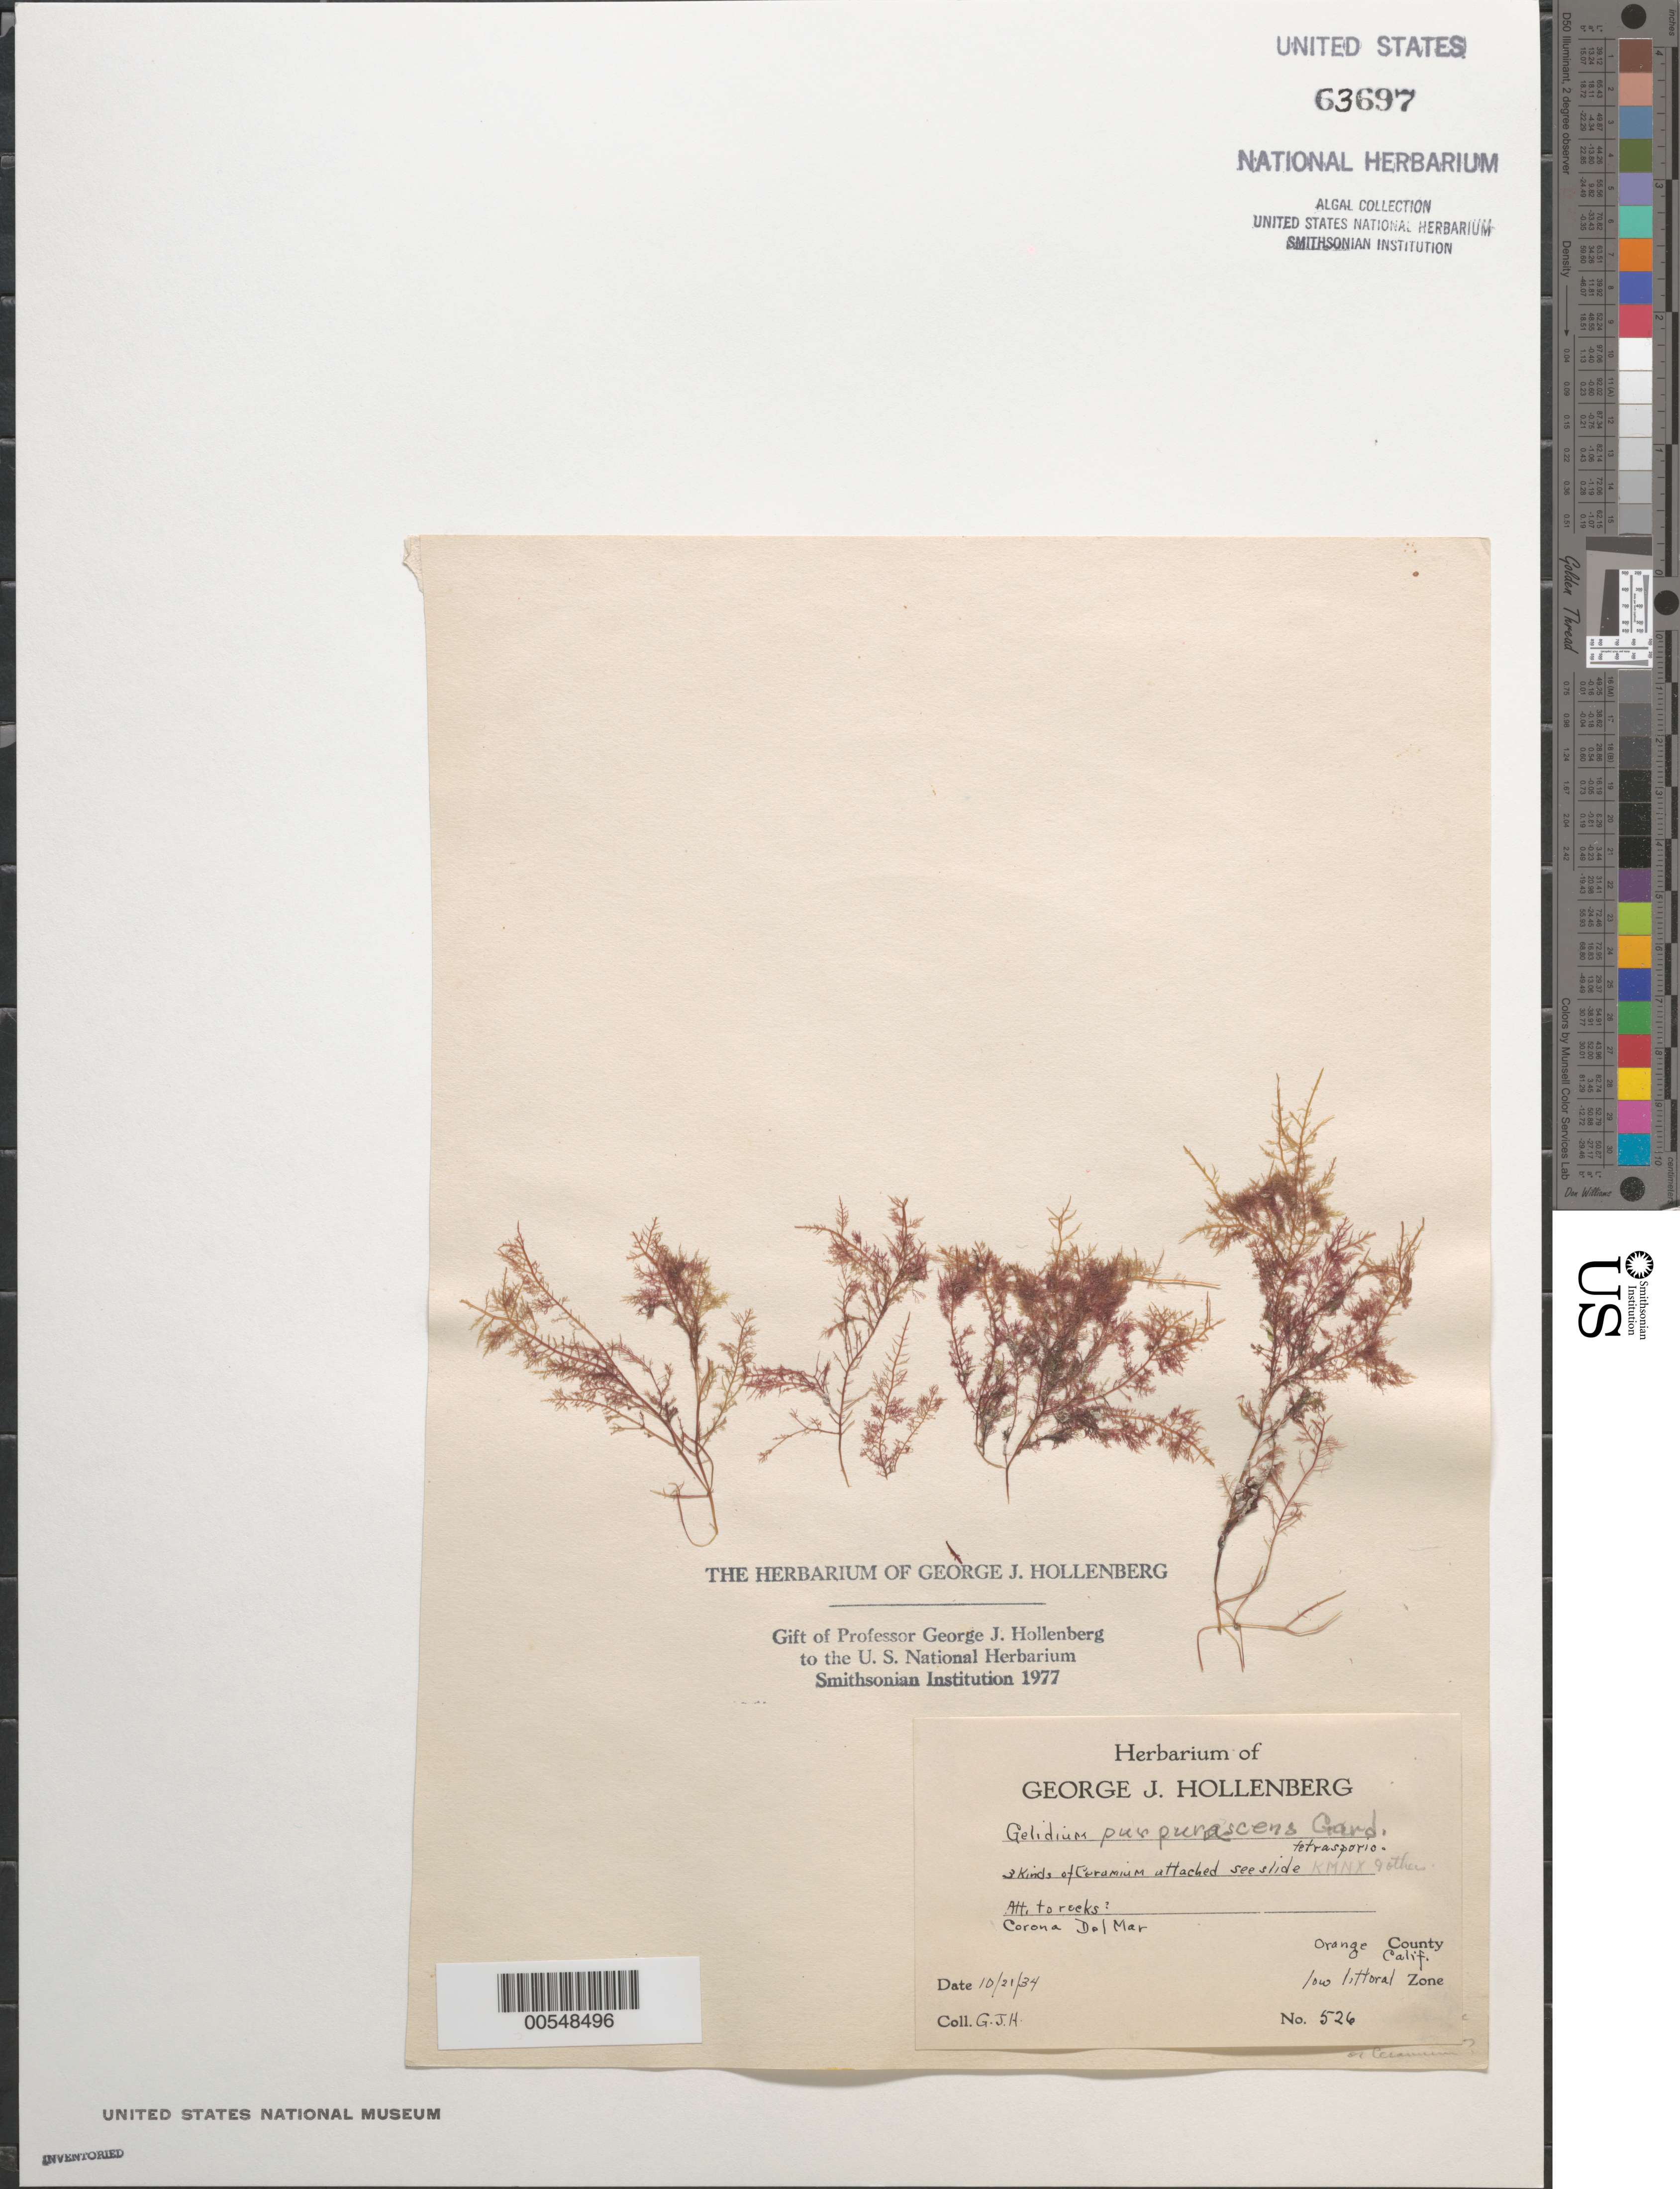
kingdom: Plantae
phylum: Rhodophyta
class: Florideophyceae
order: Gelidiales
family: Gelidiaceae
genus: Gelidium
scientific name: Gelidium purpurascens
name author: N.L. Gardner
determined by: Hollenberg, George J.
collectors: G. Hollenberg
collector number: GJH 526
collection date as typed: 21 Oct 1934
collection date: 1934-10-21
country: United States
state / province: California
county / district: Orange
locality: Corona del Mar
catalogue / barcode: US 63697